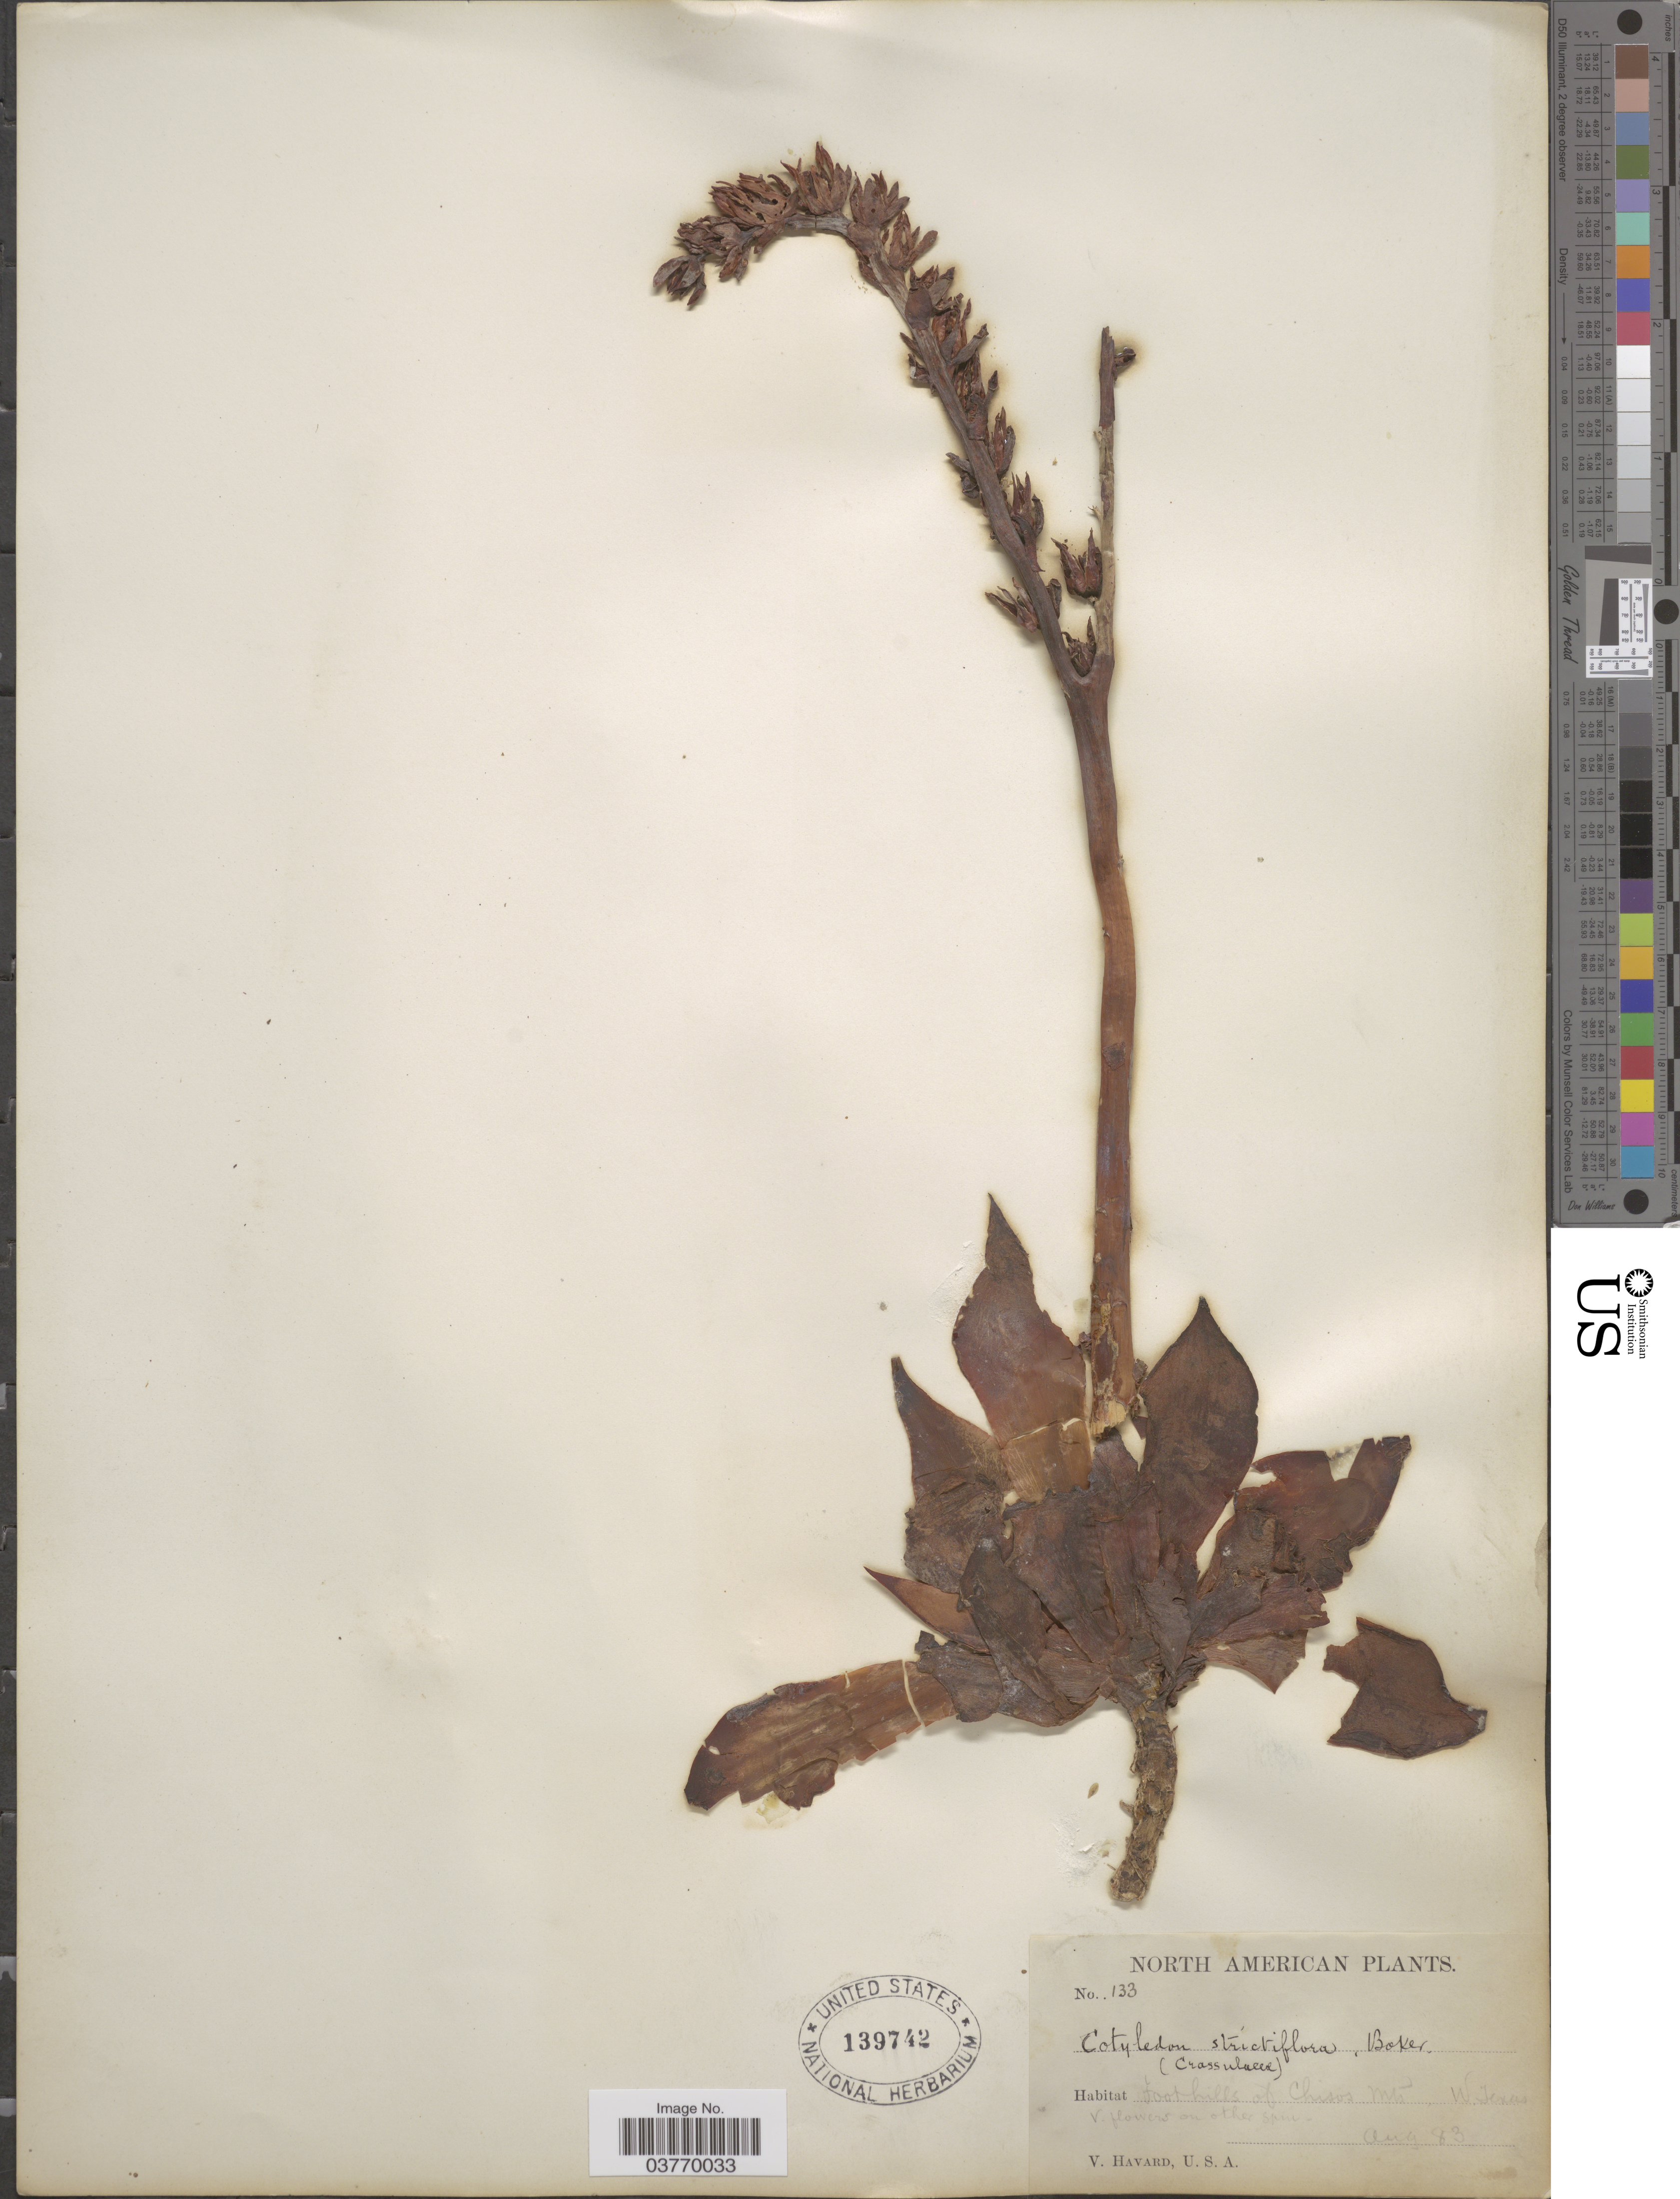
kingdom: Plantae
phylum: Tracheophyta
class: Magnoliopsida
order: Saxifragales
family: Crassulaceae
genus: Echeveria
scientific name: Echeveria strictiflora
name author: A. Gray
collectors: V. Havard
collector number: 133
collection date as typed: Transcribed d/m/y: /8/83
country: United States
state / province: Texas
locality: Foothills of Chisos Mts. W. Texas.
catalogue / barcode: US 139742